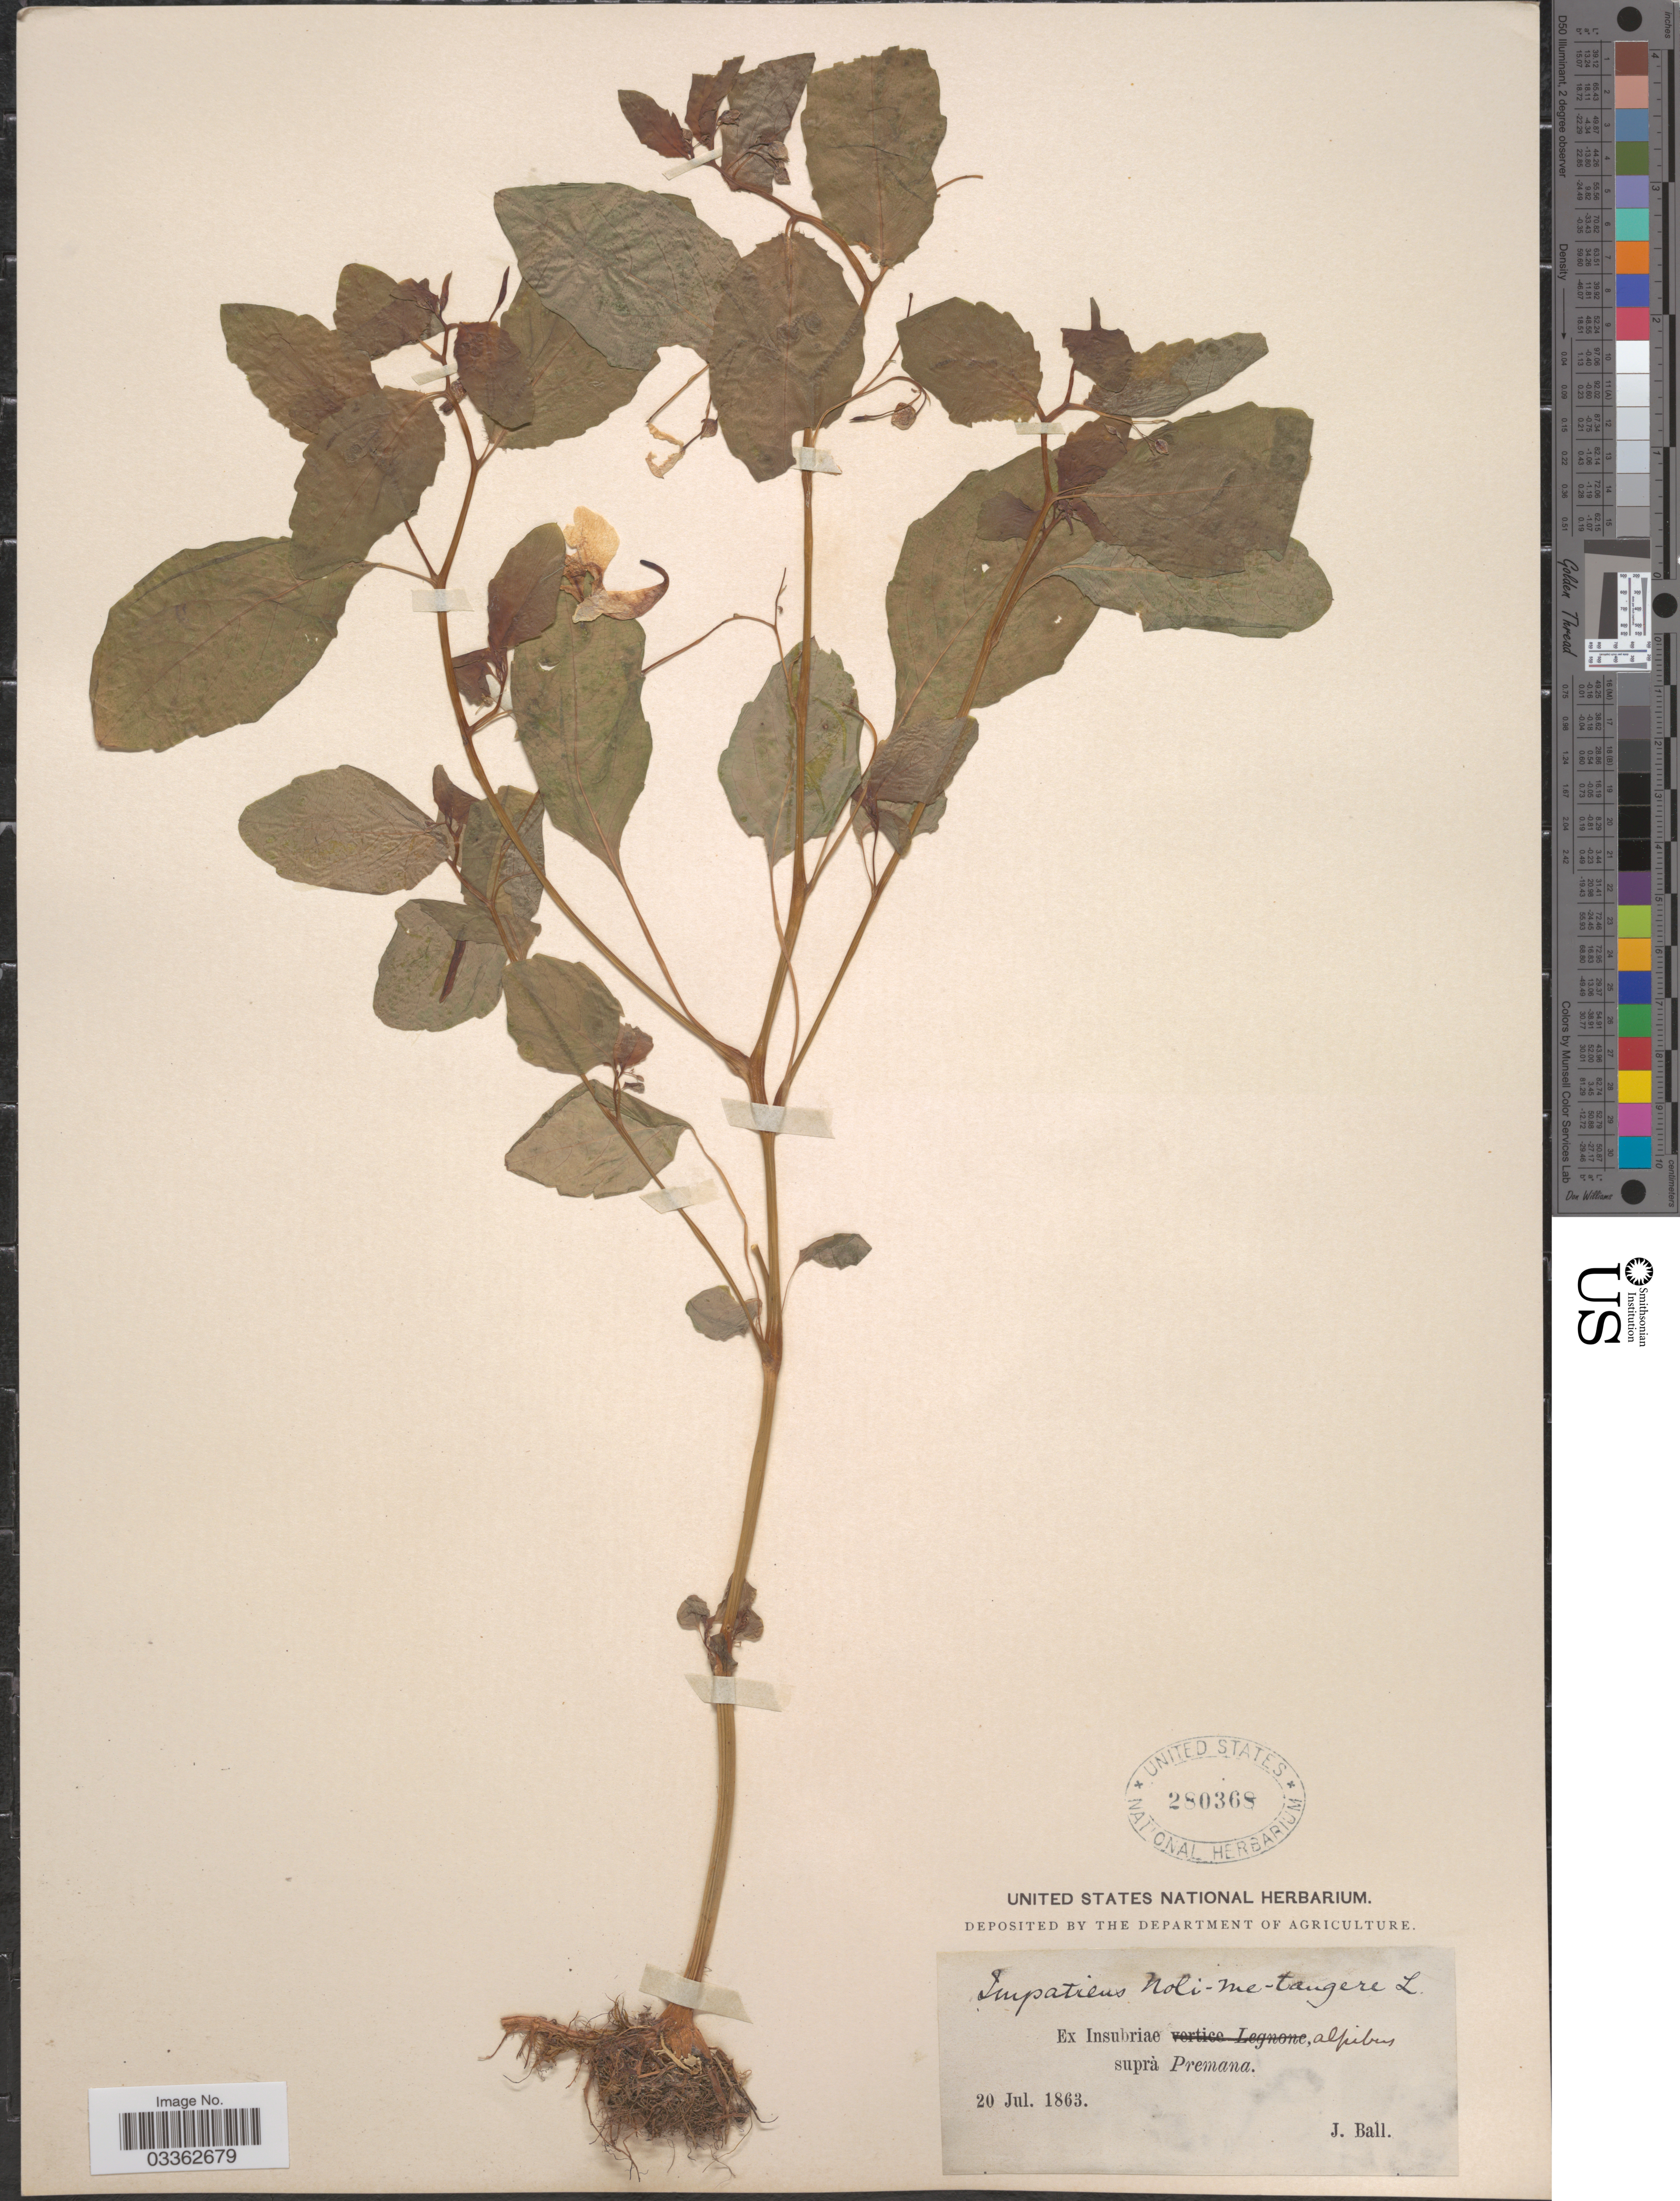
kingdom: Plantae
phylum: Tracheophyta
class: Magnoliopsida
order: Ericales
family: Balsaminaceae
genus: Impatiens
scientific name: Impatiens noli-tangere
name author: L.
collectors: J. Ball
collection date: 1863-07-20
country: Italy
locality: Ex Insubriae, alpibus suprà Premana.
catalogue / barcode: US 280368